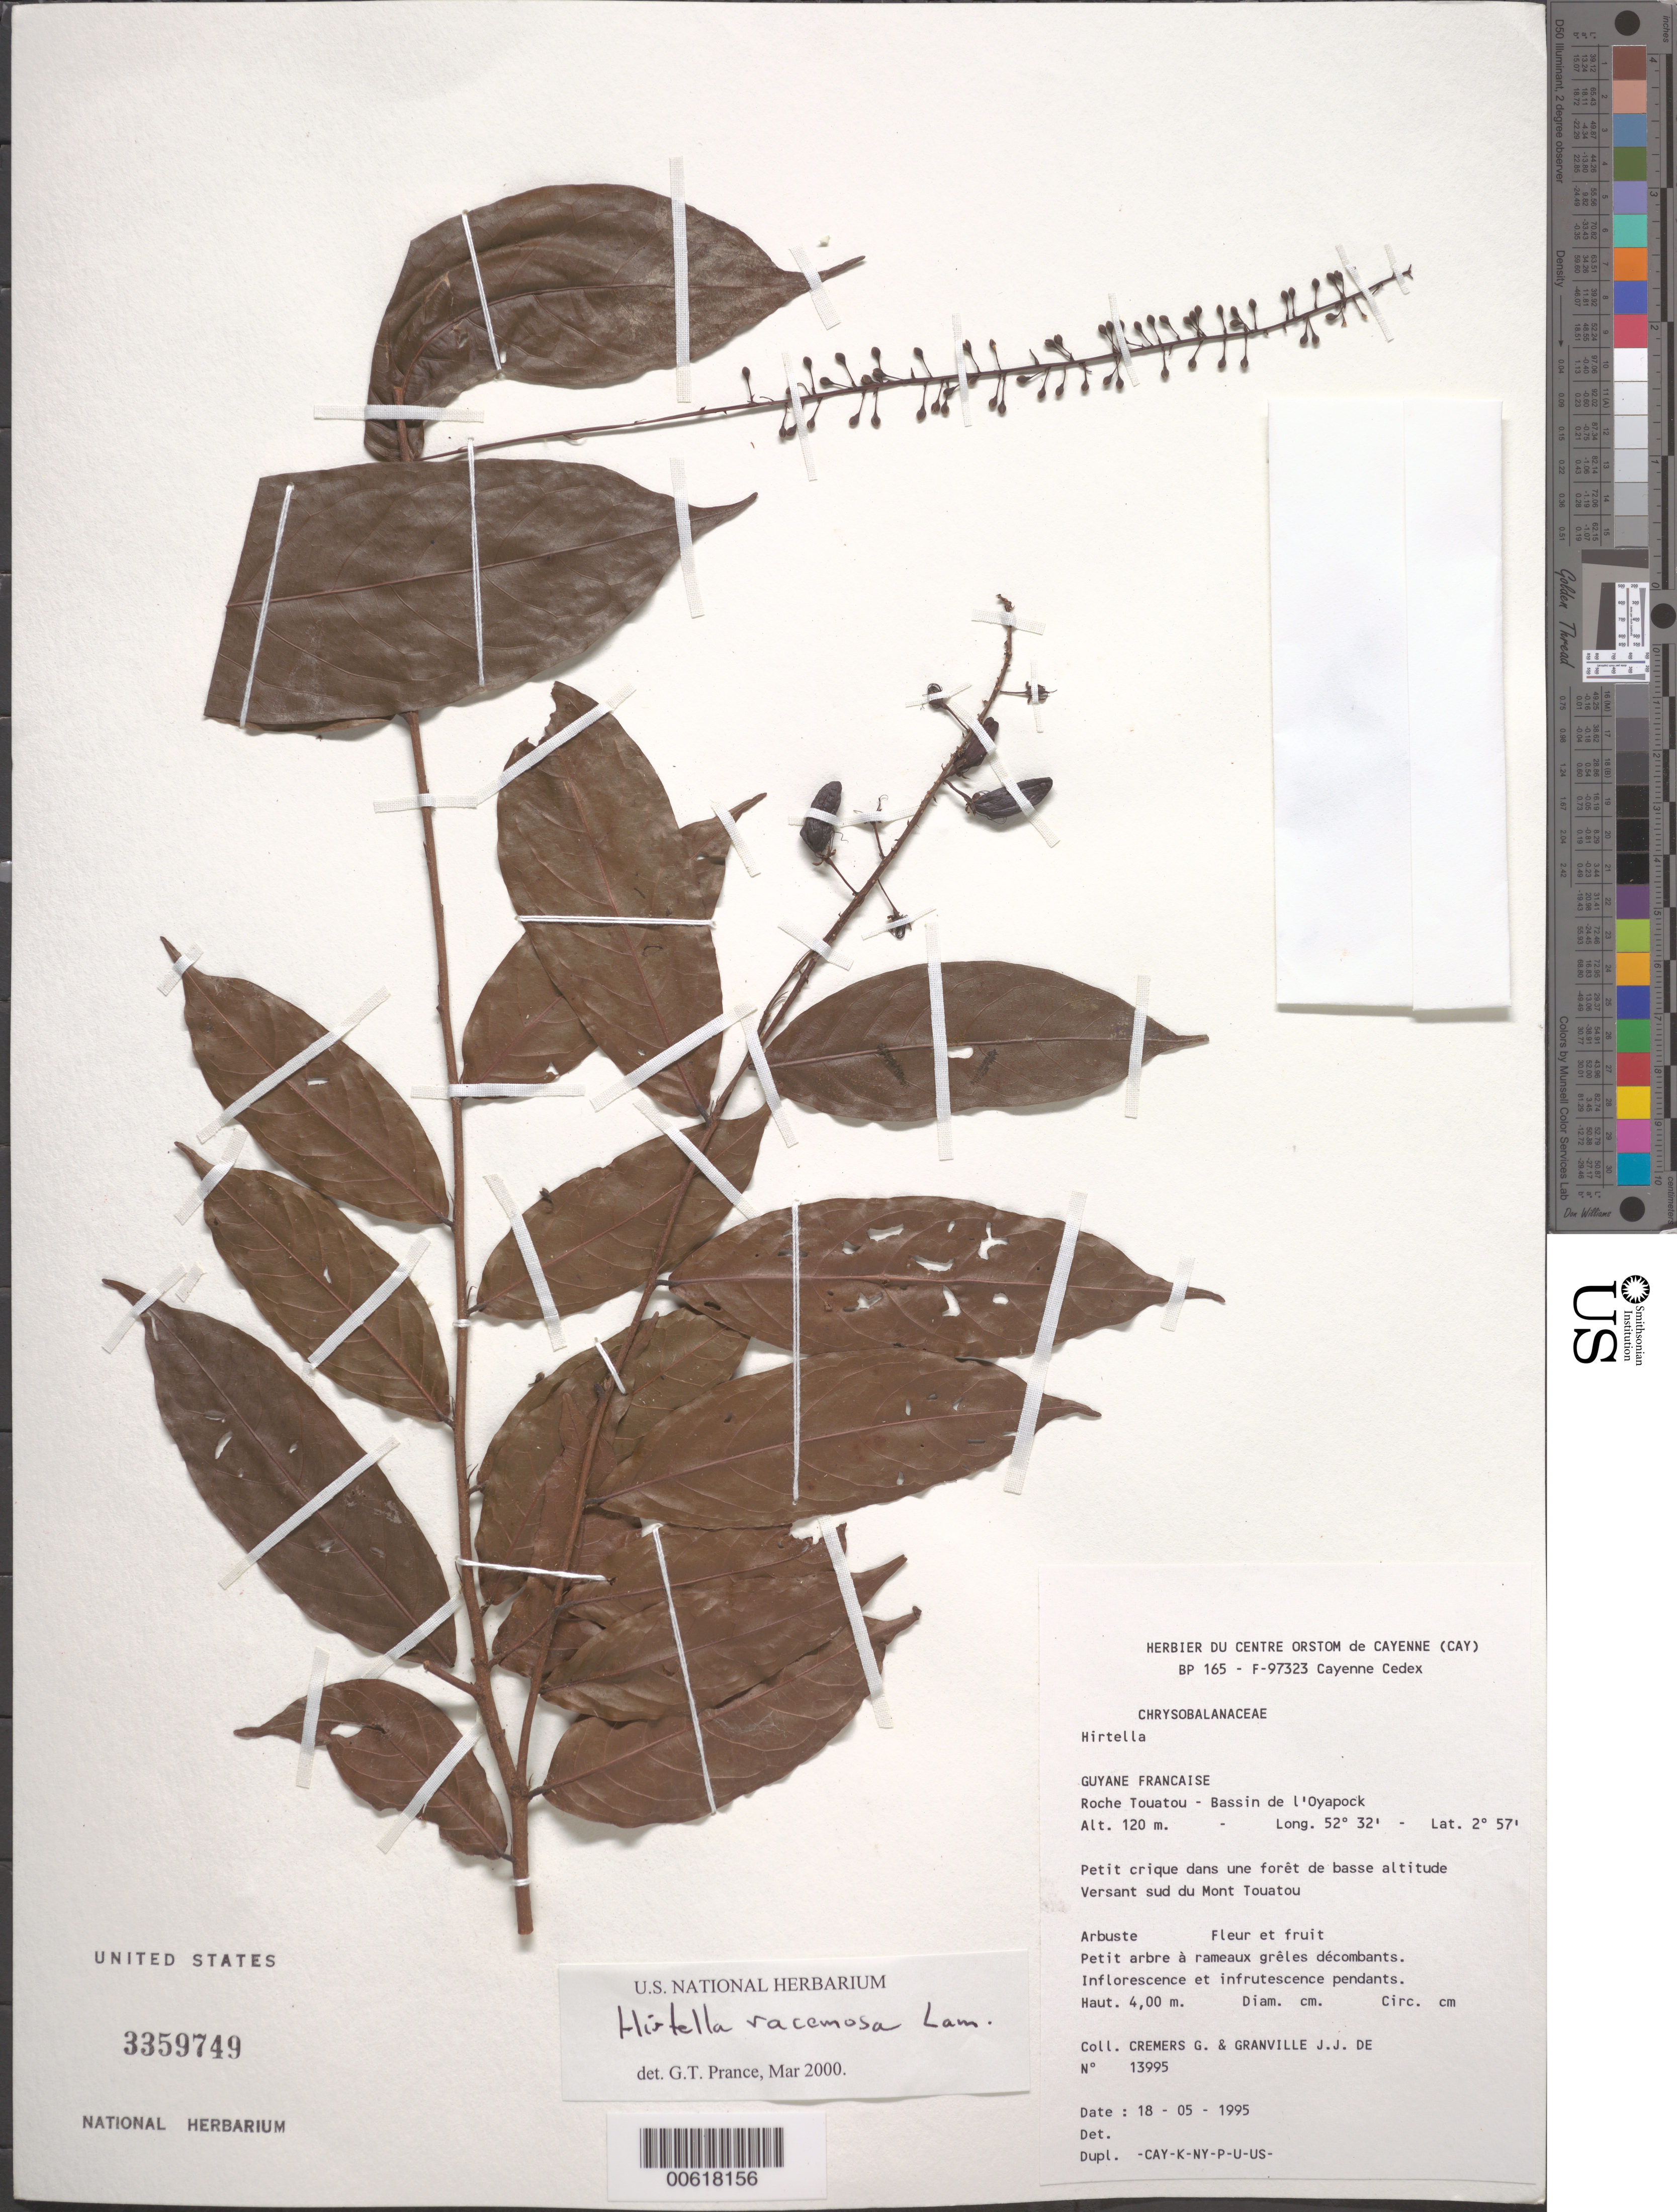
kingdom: Plantae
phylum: Tracheophyta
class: Magnoliopsida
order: Malpighiales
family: Chrysobalanaceae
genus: Hirtella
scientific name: Hirtella racemosa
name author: Lam.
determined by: Prance, G. T.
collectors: G. Cremers & J.-J. de Granville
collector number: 13995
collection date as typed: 18-May-95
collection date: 1995-05-18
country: French Guiana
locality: Roche Touatou, Bassin de l'Oyapock, versant sud du Mont Touatou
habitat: Petit crique dans une foret de basse altitude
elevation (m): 120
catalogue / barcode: US 3359749